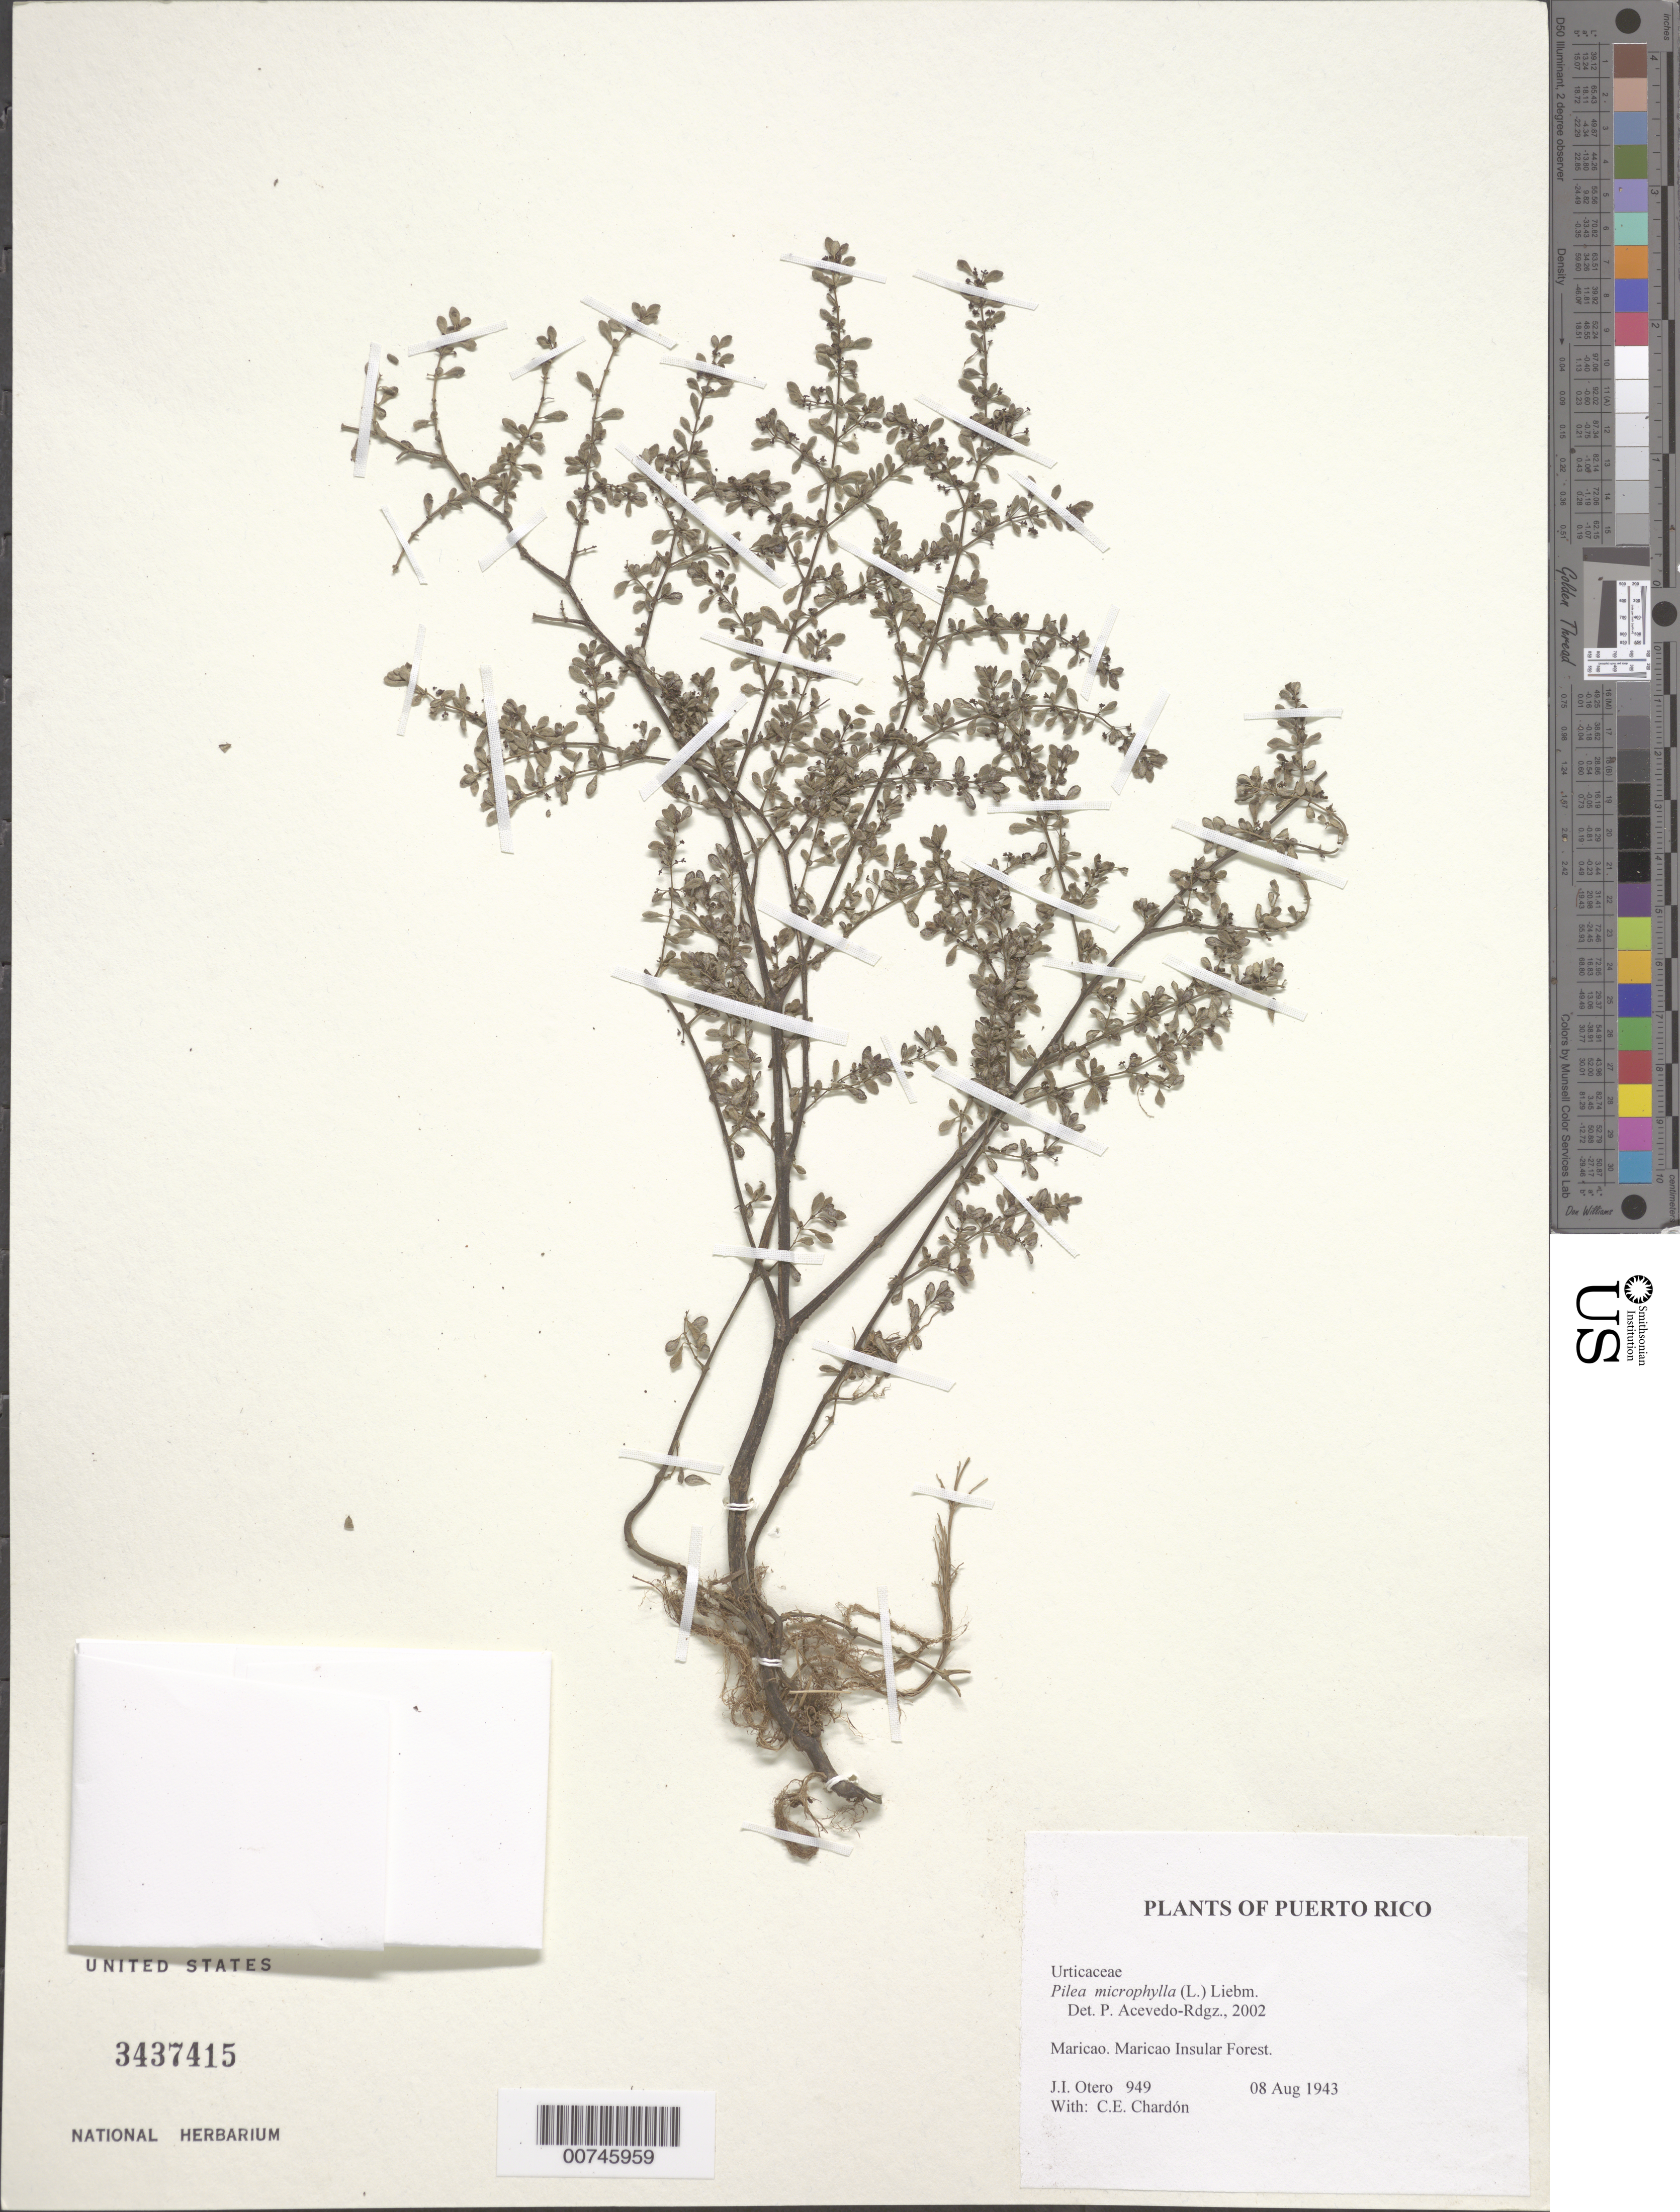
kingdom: Plantae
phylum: Tracheophyta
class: Magnoliopsida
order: Rosales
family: Urticaceae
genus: Pilea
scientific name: Pilea microphylla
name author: (L.) Liebm.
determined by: Acevedo-Rodríguez, P., (BOT), Smithsonian Institution - National Museum of Natural History (UNITED STATES)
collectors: J. Otero & C. E. Chardón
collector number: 949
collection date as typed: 08 Aug 1943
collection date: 1943-08-08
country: Puerto Rico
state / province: Maricao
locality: Maricao Insular Forest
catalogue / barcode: US 3437415